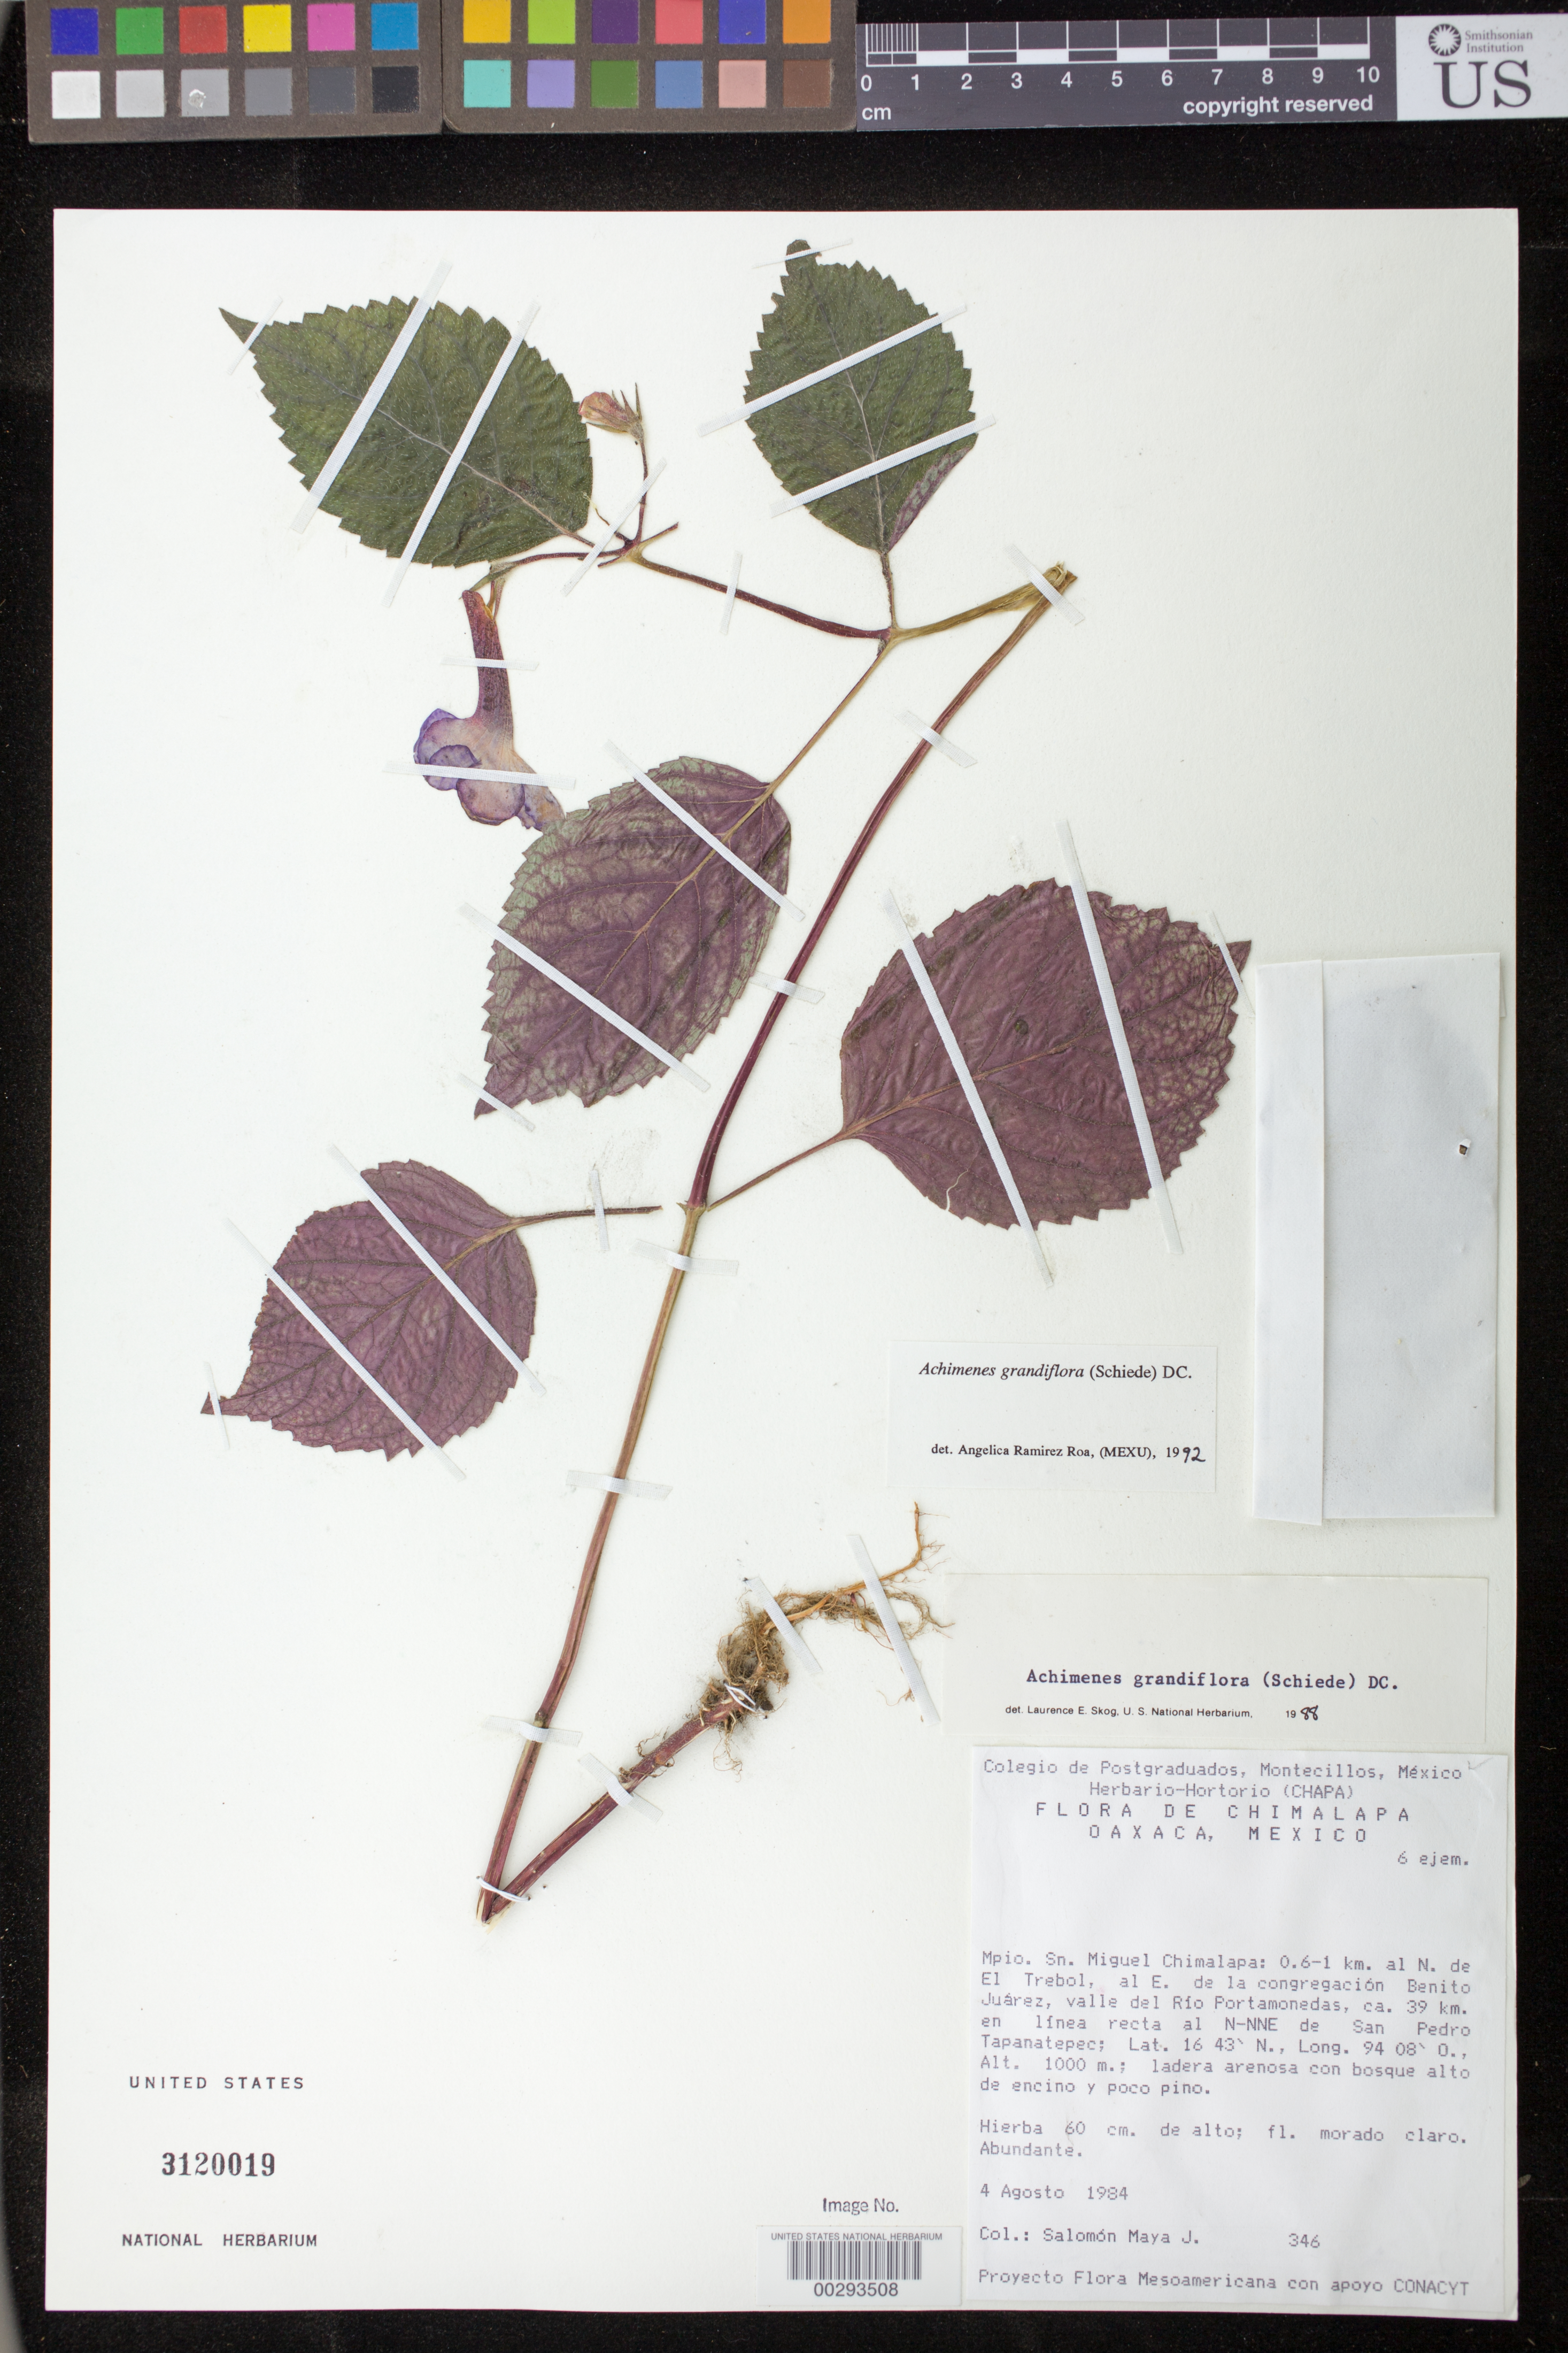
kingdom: Plantae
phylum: Tracheophyta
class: Magnoliopsida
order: Lamiales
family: Gesneriaceae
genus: Achimenes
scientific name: Achimenes grandiflora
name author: (Schiede) DC.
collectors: S. Maya J.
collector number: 346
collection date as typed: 04 Aug 1984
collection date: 1984-08-04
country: Mexico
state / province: Oaxaca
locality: Mun. Sn. Miguel Chimalapa, 0.6-1 km N of El Trebol, E of population of Benito Juarez, Valle del Rio Portamonedas, ...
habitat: Sandy slope with tall forest ...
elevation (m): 1000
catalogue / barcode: US 3120019